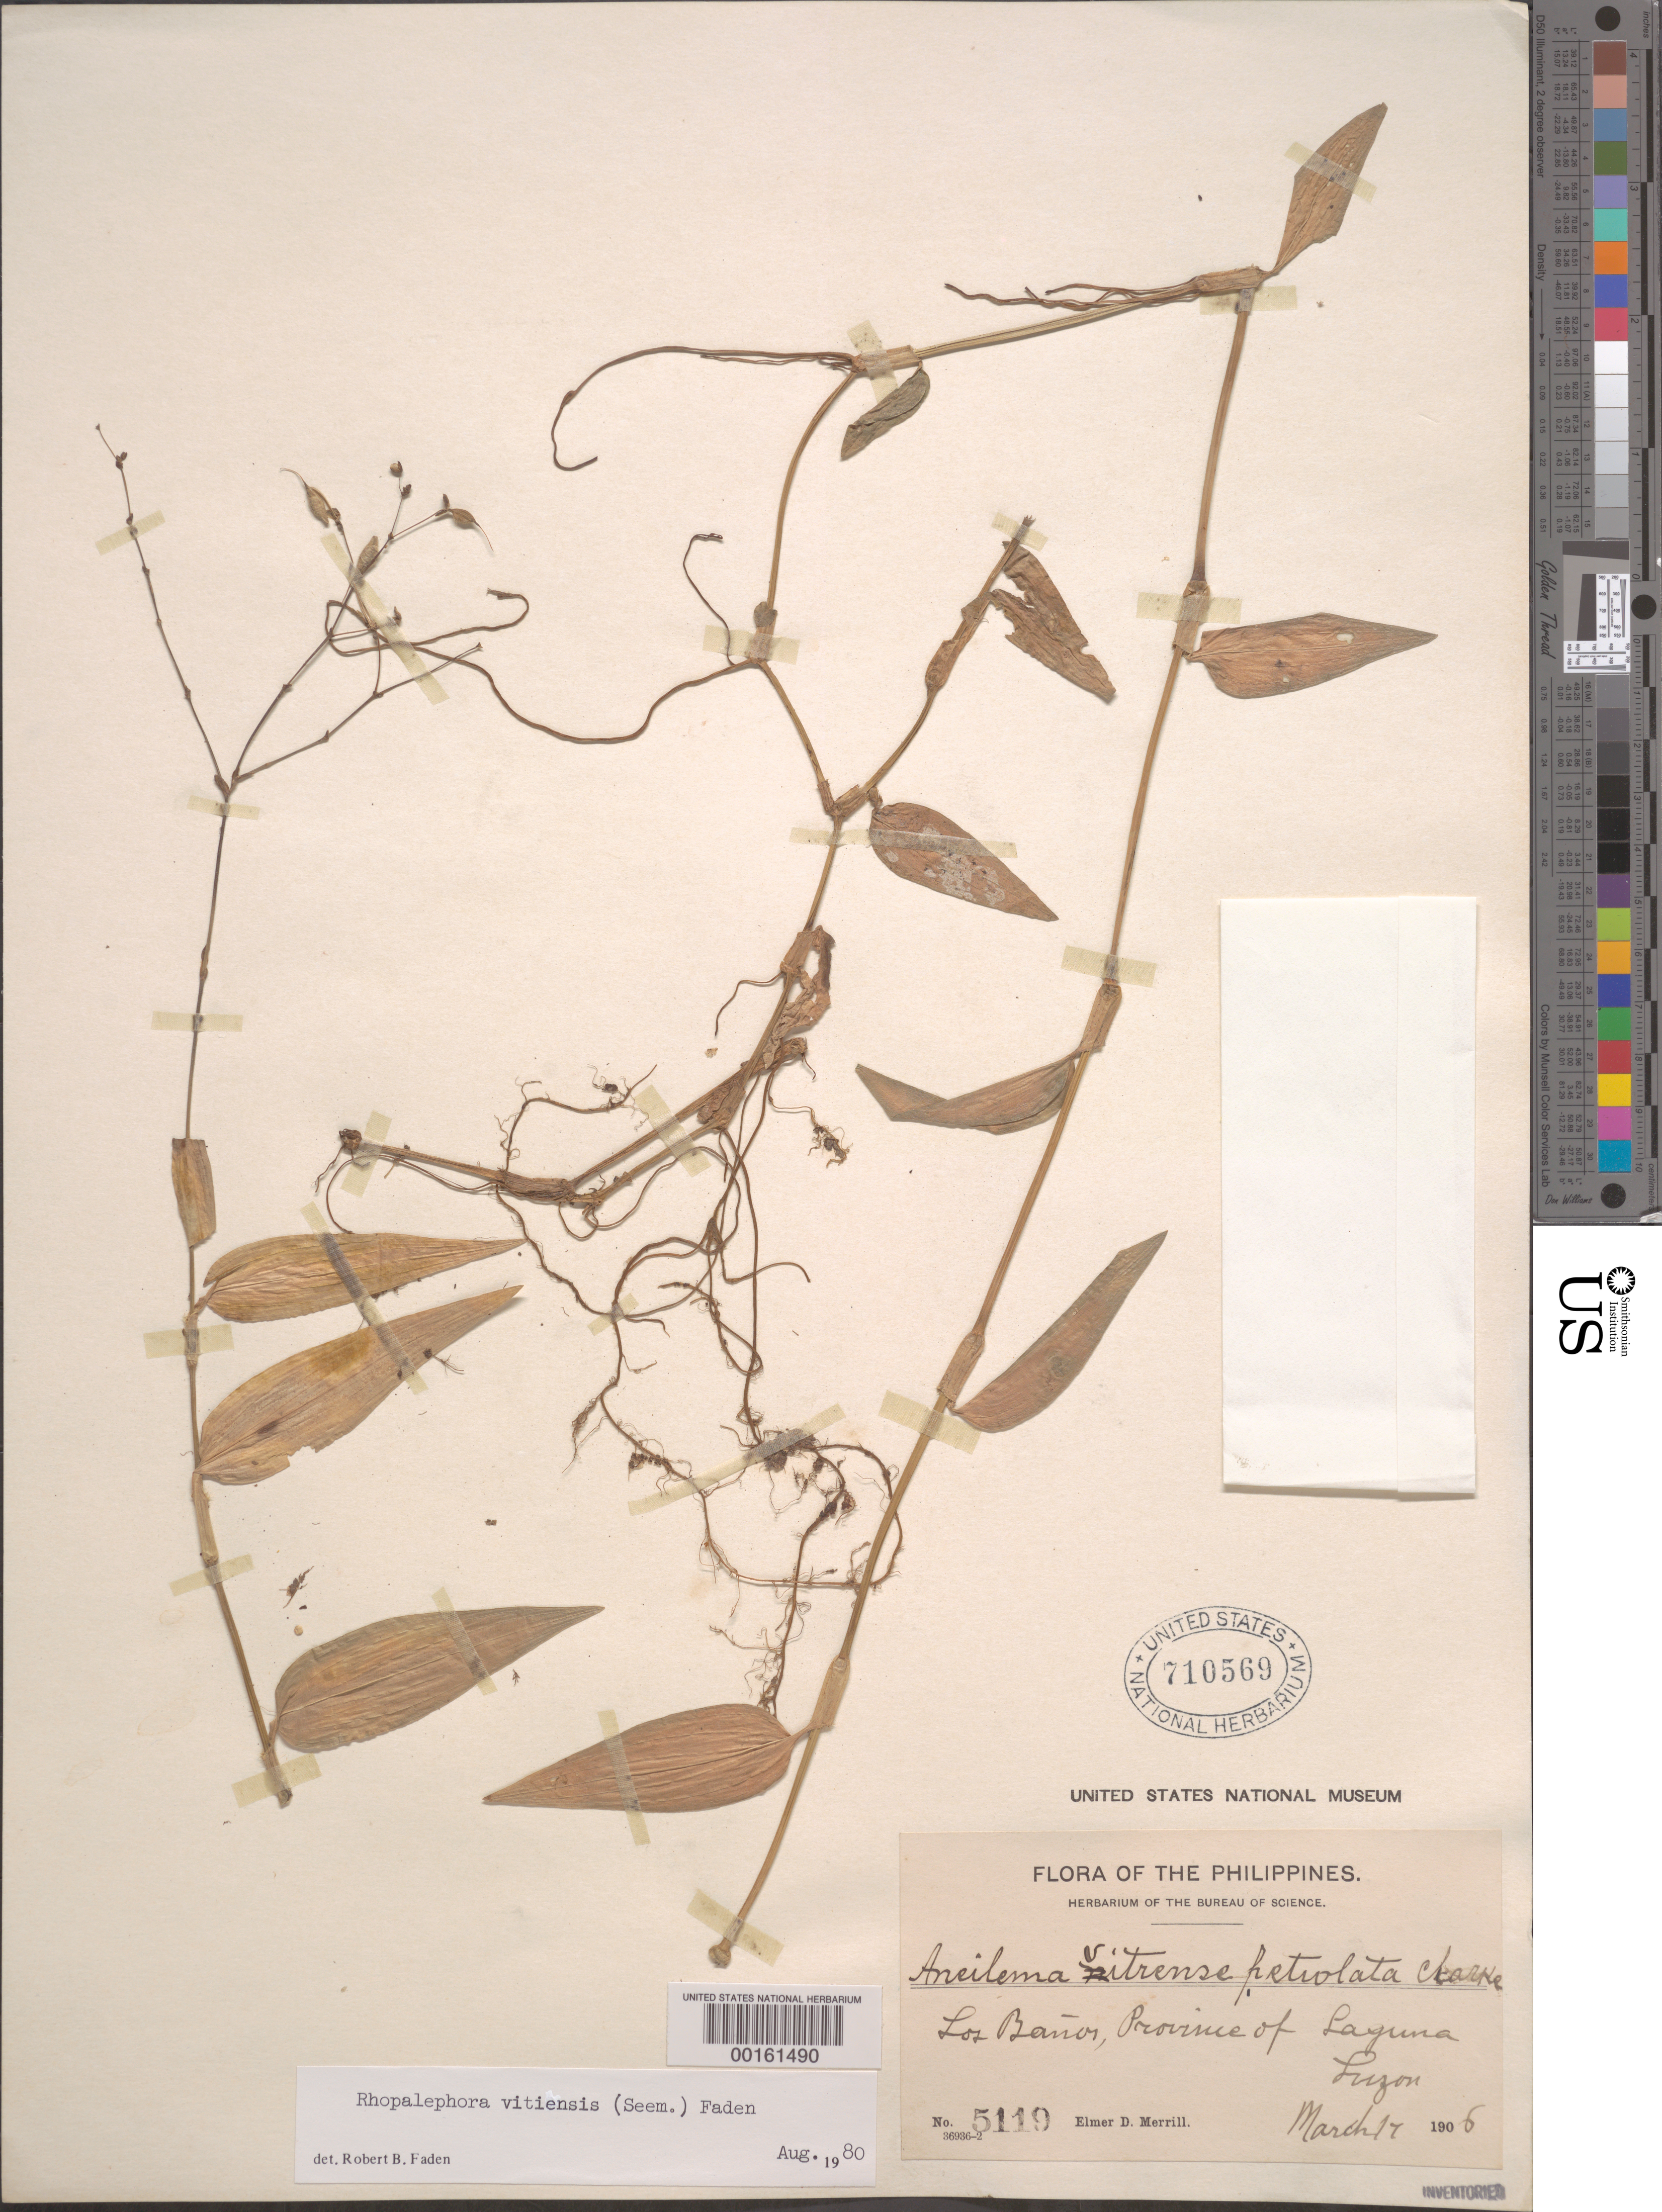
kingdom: Plantae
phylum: Tracheophyta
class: Liliopsida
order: Commelinales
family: Commelinaceae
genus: Rhopalephora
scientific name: Rhopalephora vitiensis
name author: (Seem.) Faden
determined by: Faden, Robert B., (US), Smithsonian Institution - National Museum of Natural History (UNITED STATES)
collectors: E. D. Merrill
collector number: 5119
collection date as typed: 17 Mar 1906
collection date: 1906-03-17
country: Philippines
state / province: Calabarzon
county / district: Laguna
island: Luzon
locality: Los baños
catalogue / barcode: US 710569